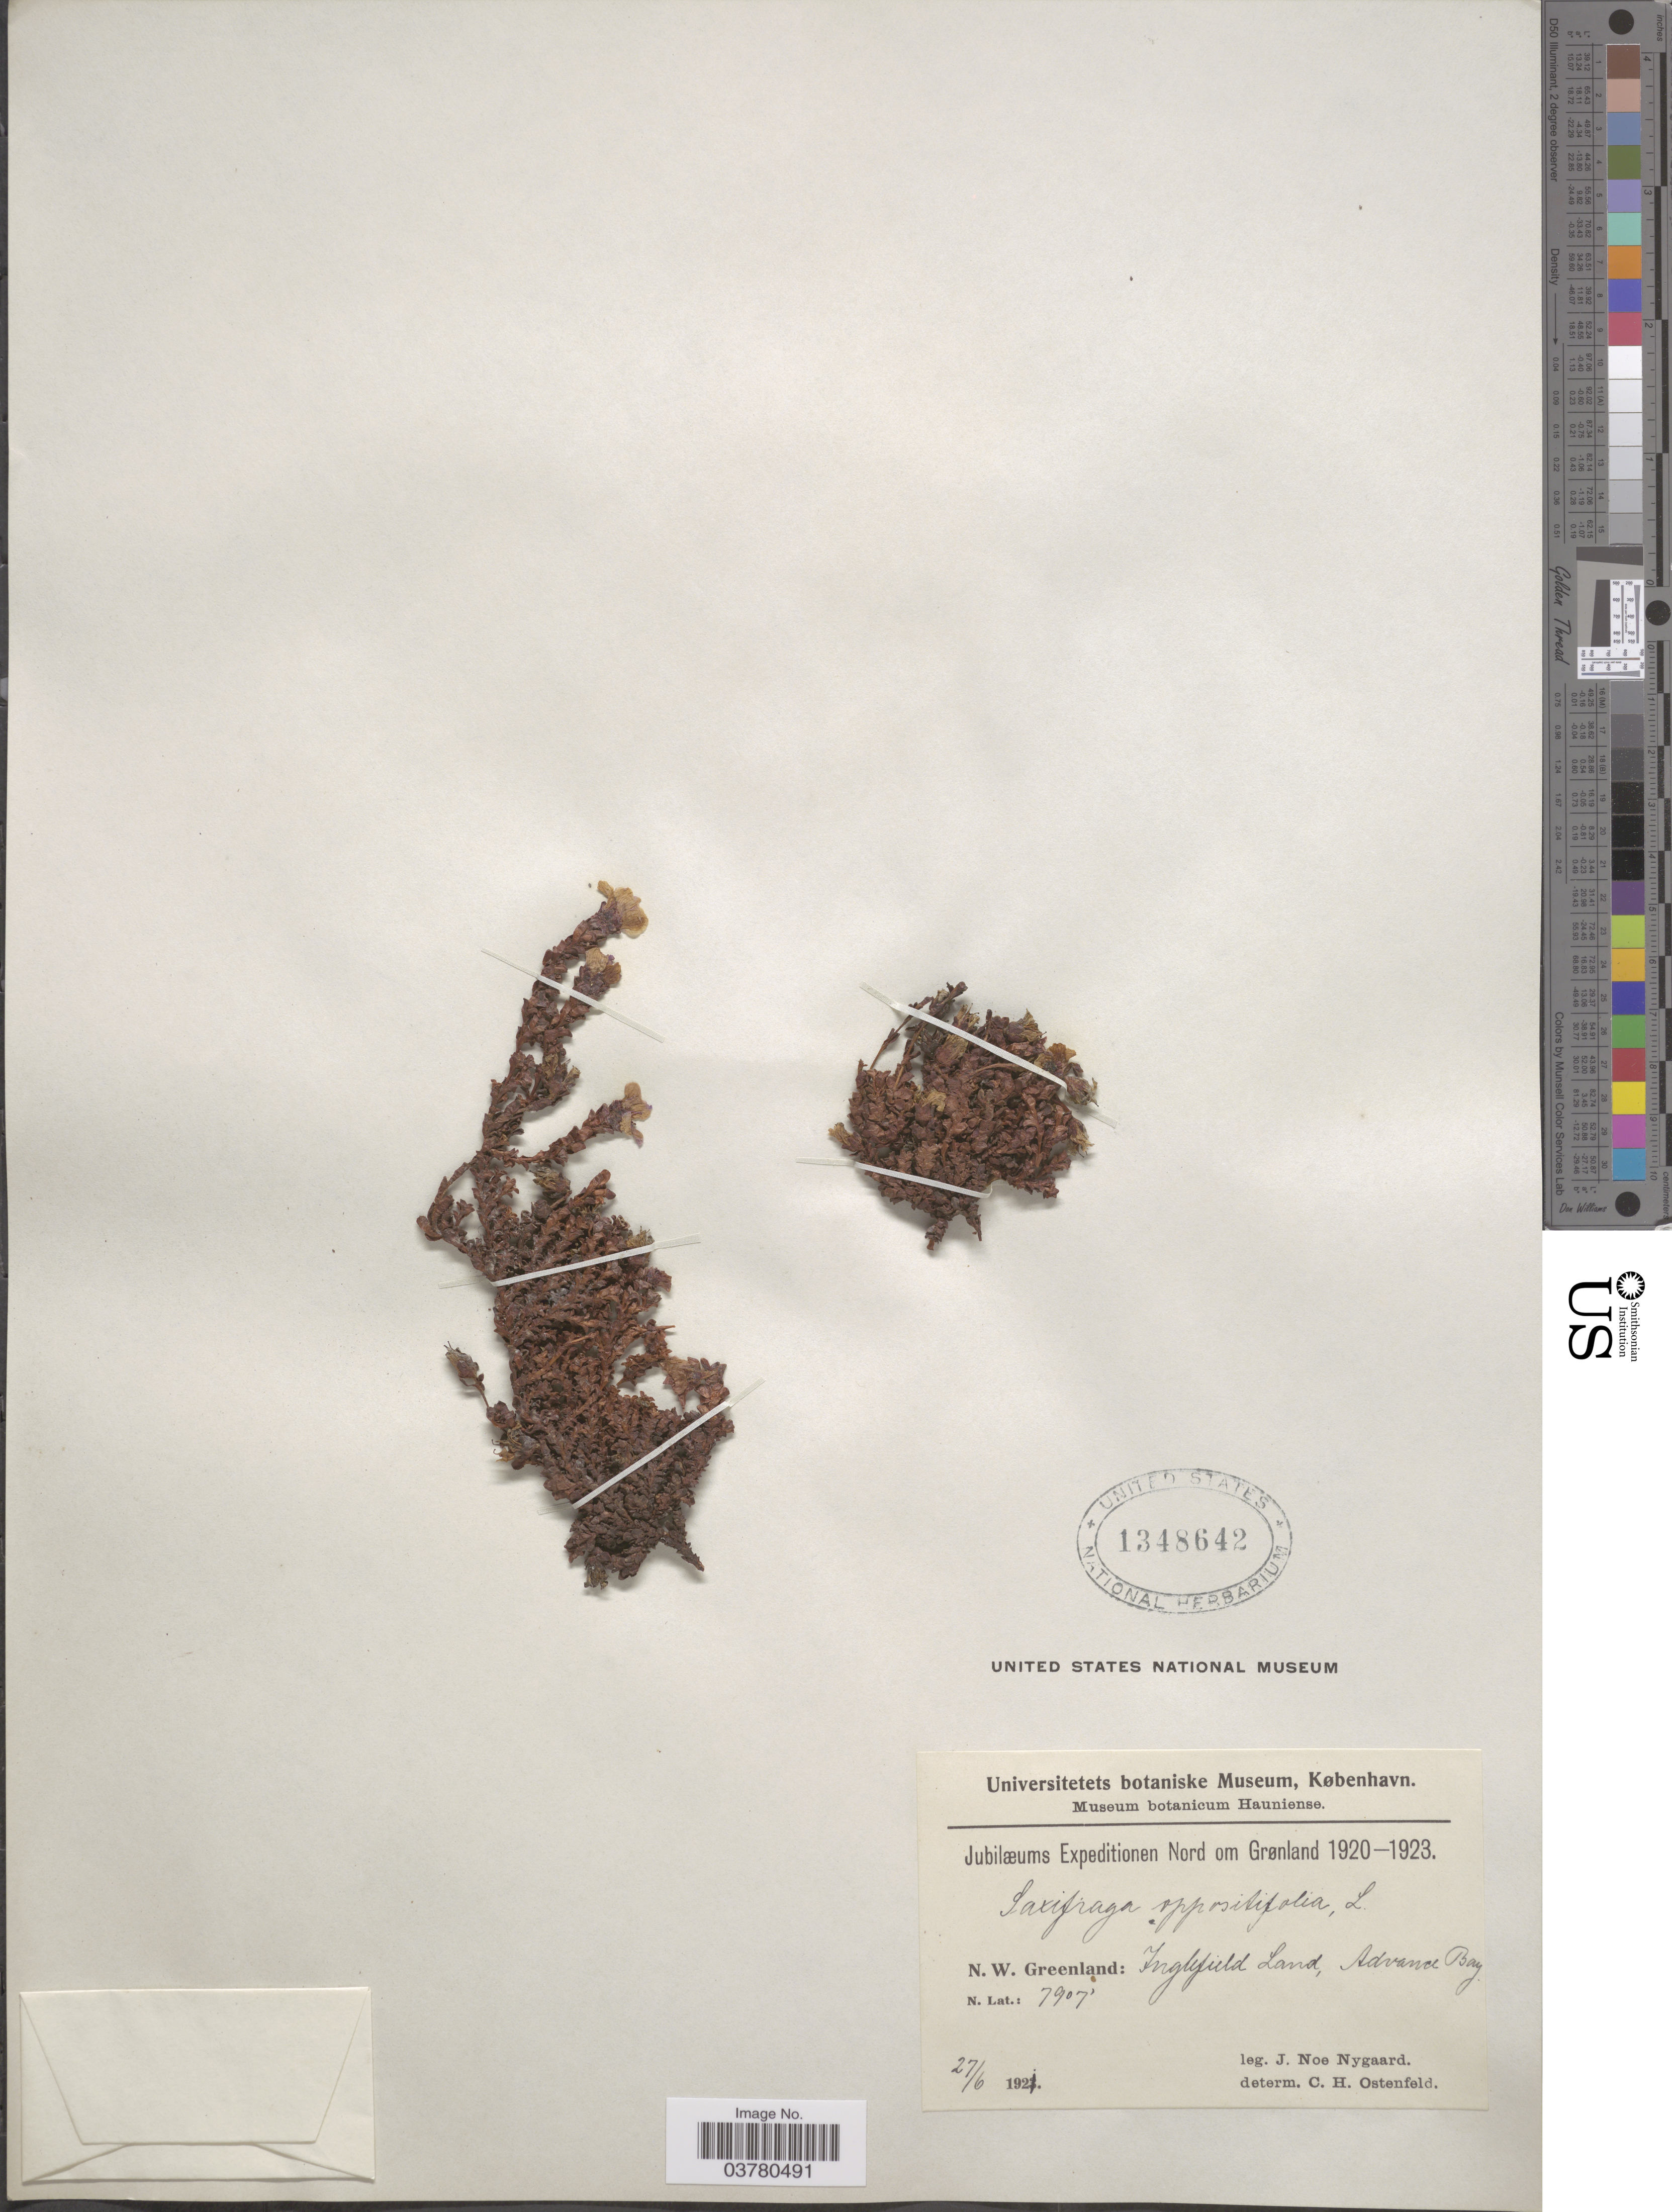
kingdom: Plantae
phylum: Tracheophyta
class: Magnoliopsida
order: Saxifragales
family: Saxifragaceae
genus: Saxifraga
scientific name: Saxifraga oppositifolia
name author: L.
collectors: J. Nygaard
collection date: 1921-06-27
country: Greenland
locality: Jubilæums Expeditionen Nord om Grønland 1920-1923. N.W. Greenland: Inglefield Land, Advance Bay.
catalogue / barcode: US 1348642